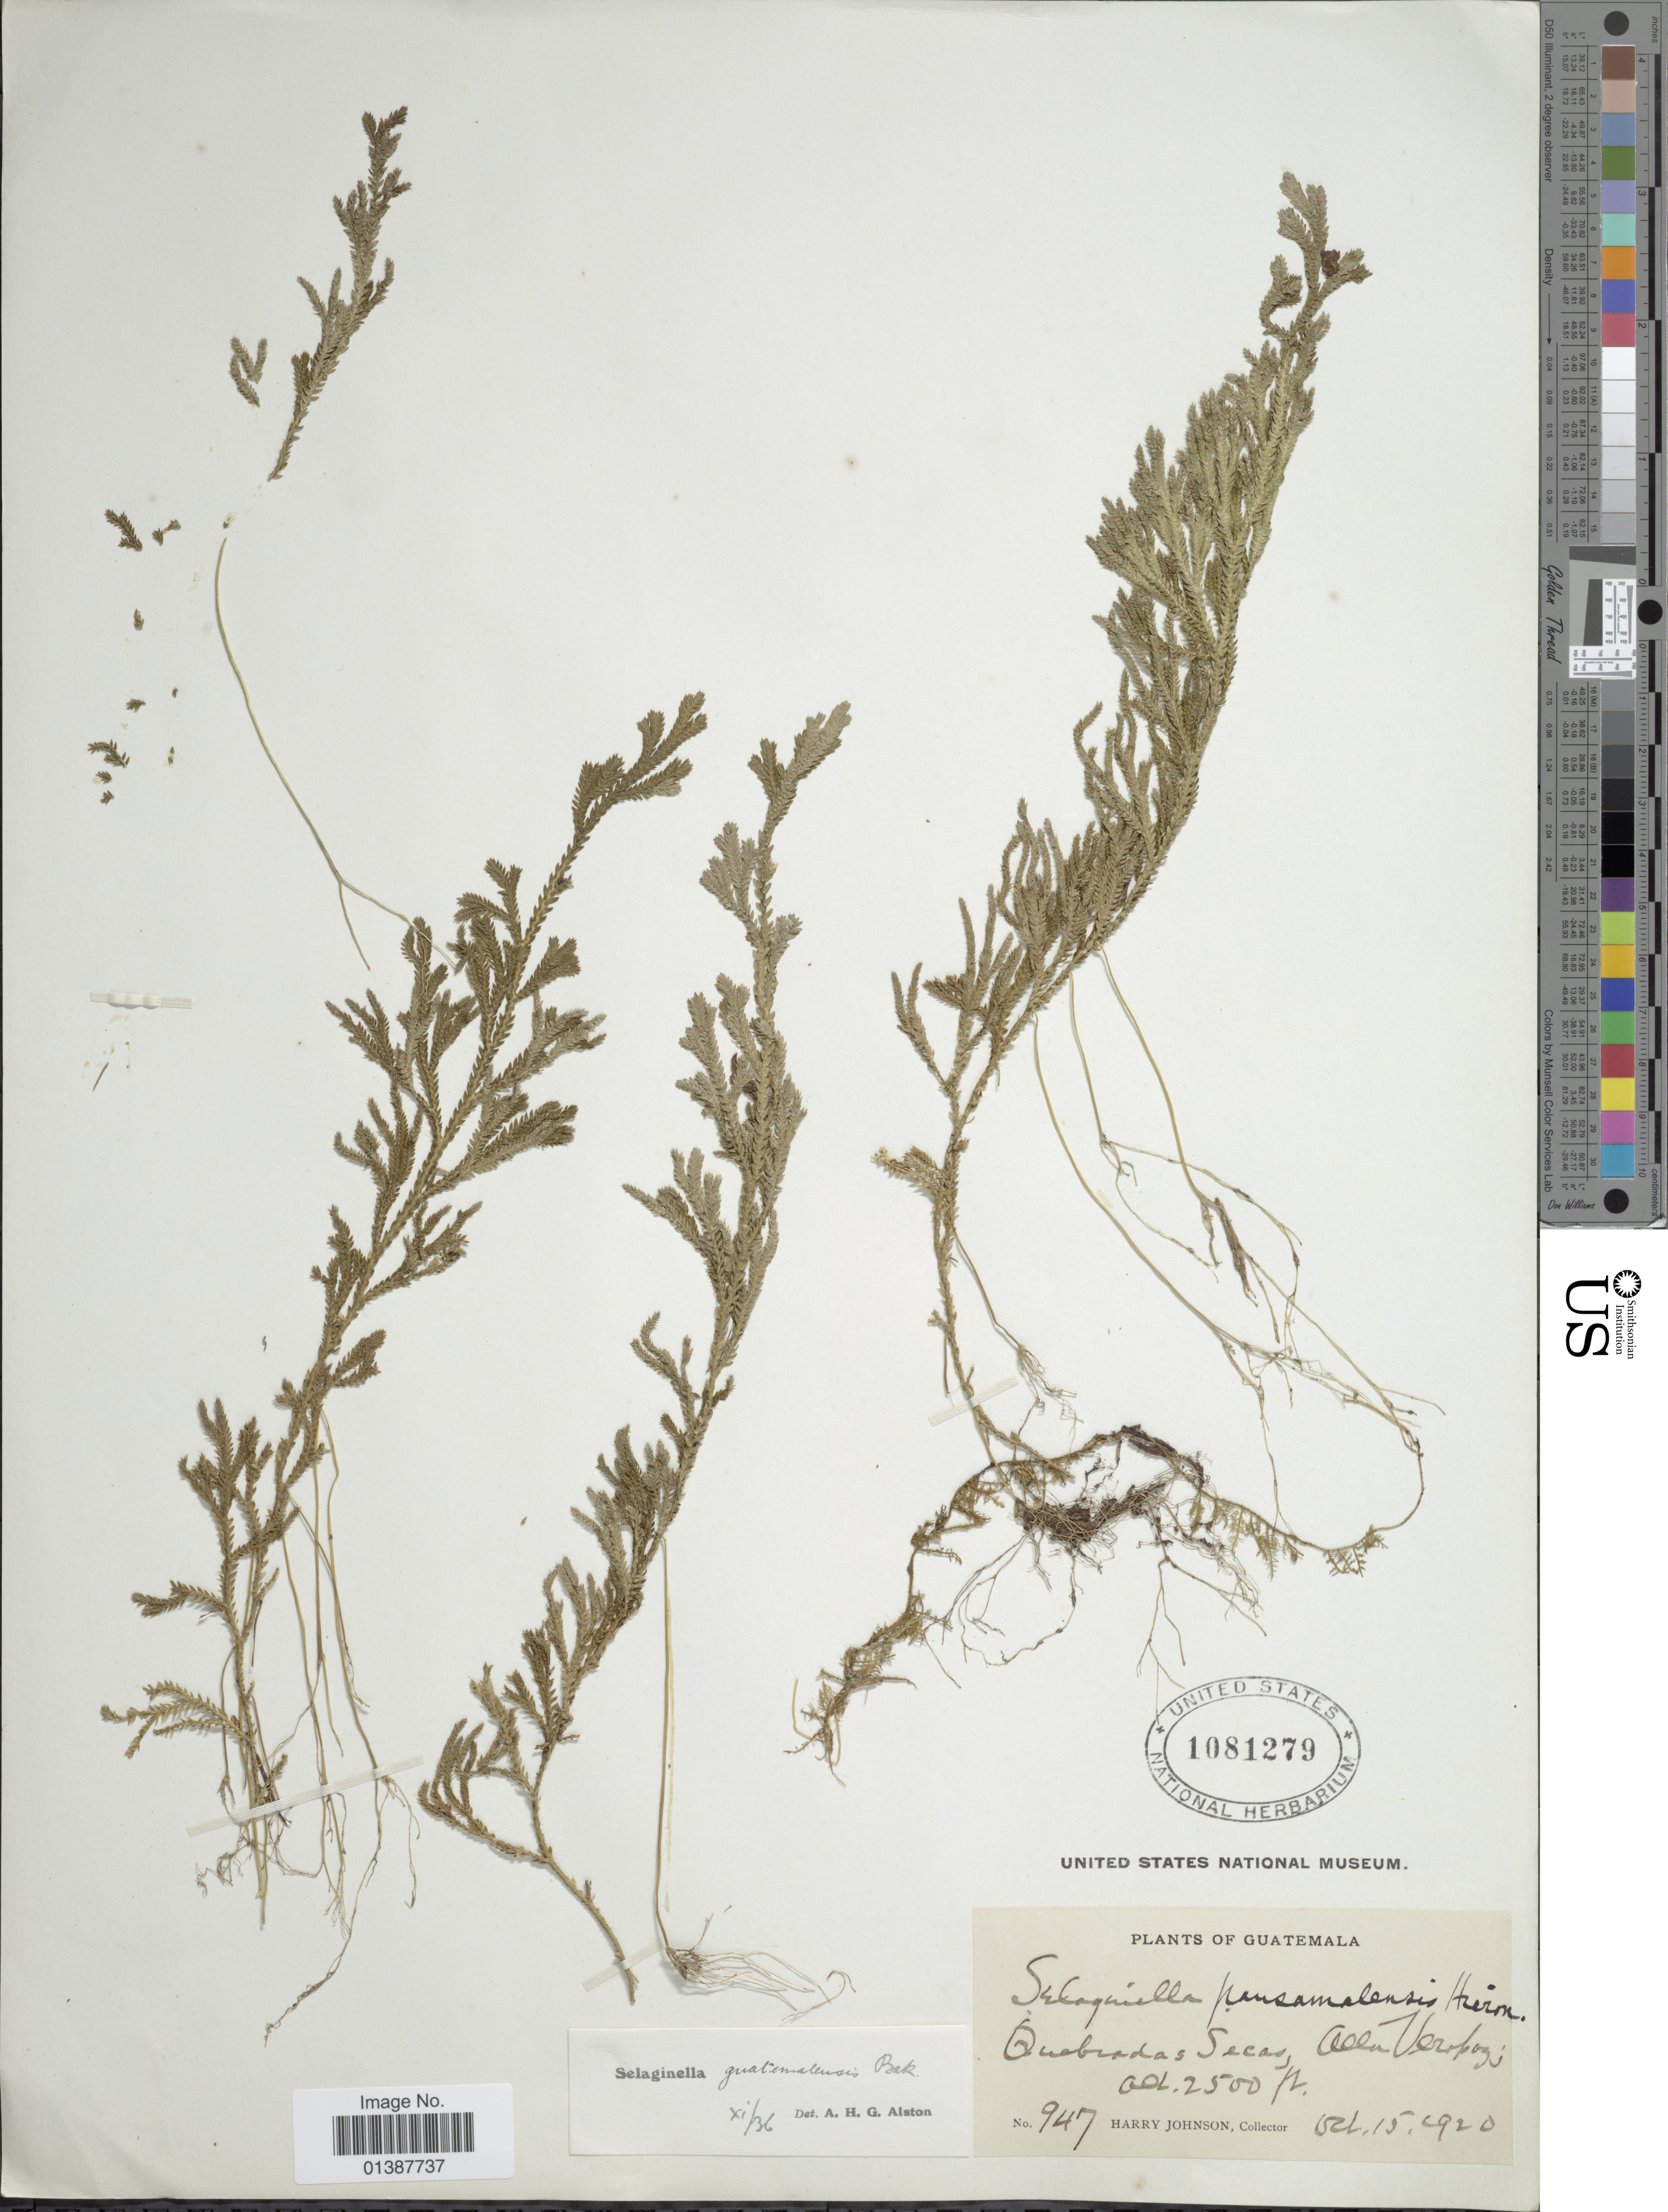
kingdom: Plantae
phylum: Tracheophyta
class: Lycopodiopsida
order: Selaginellales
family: Selaginellaceae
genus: Selaginella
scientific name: Selaginella guatemalensis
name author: Baker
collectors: H. Johnson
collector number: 947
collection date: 1920-10-15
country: Guatemala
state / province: Alta Verapaz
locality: Quebradas Secas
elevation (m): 762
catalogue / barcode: US 1081279